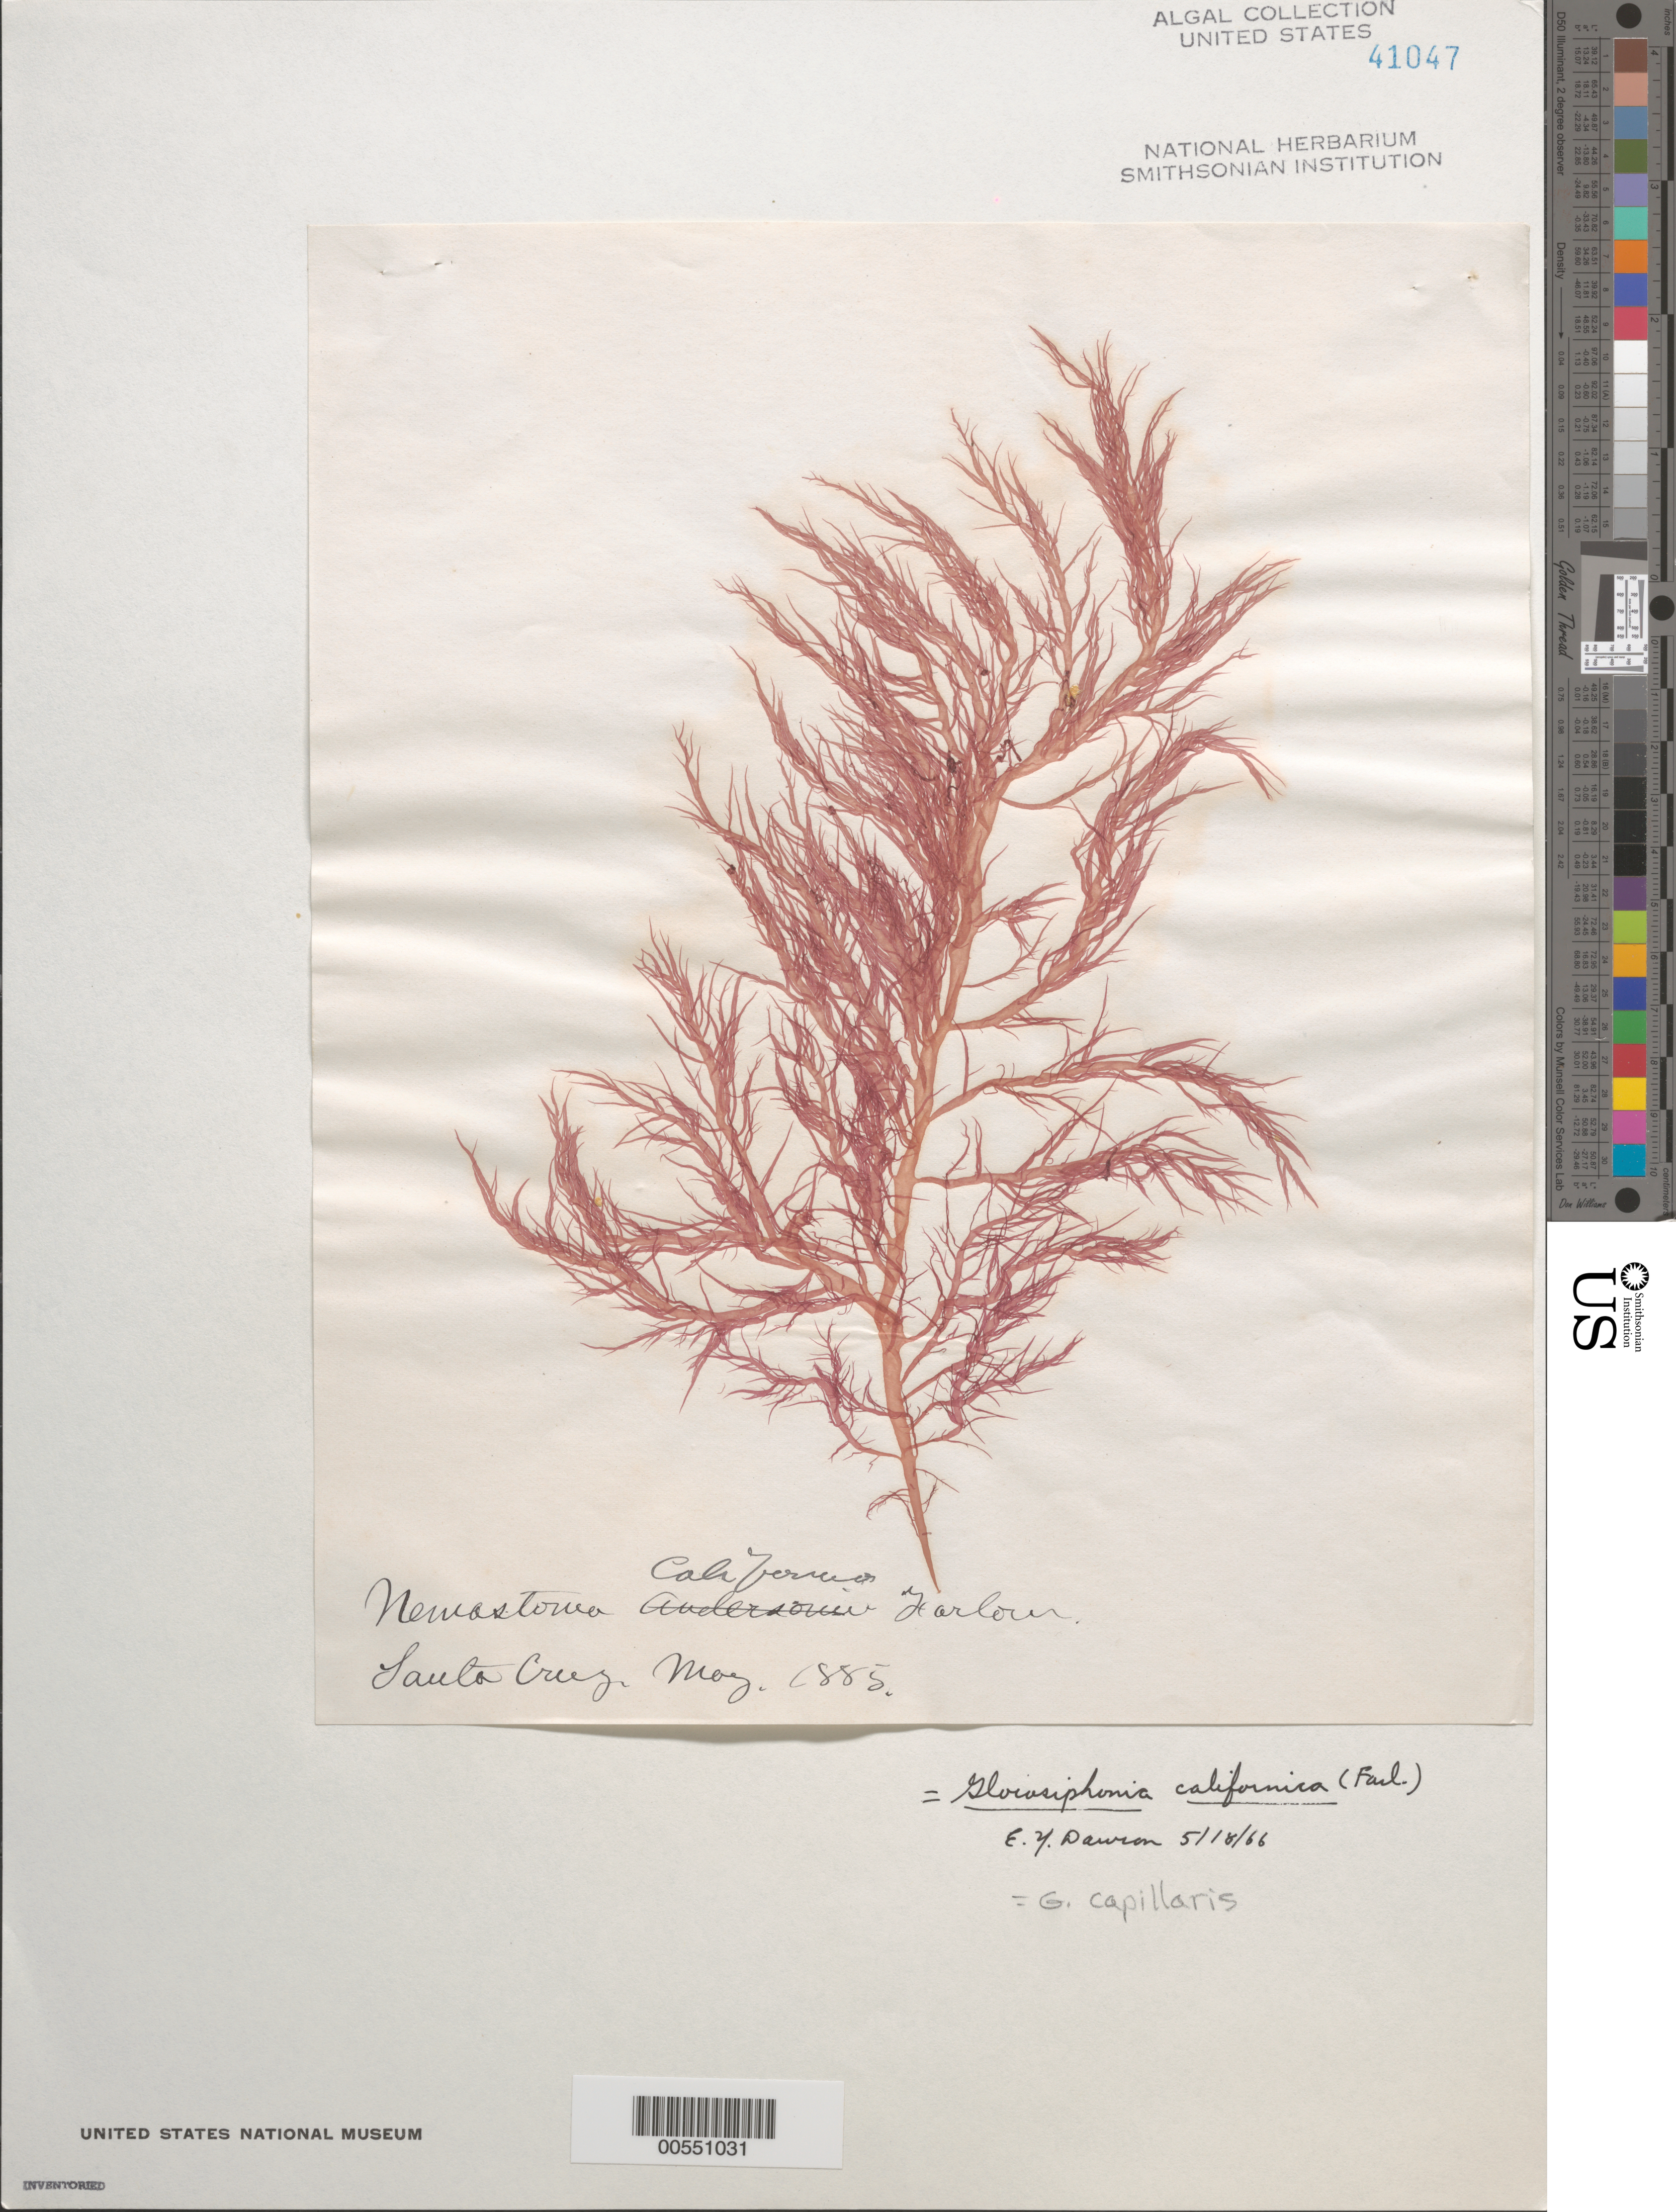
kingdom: Plantae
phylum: Rhodophyta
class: Florideophyceae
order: Gigartinales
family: Gloiosiphoniaceae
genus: Gloiosiphonia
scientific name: Gloiosiphonia capillaris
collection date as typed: May 1885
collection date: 1885-05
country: United States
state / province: California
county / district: Santa Cruz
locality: Santa Cruz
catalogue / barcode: US 41047